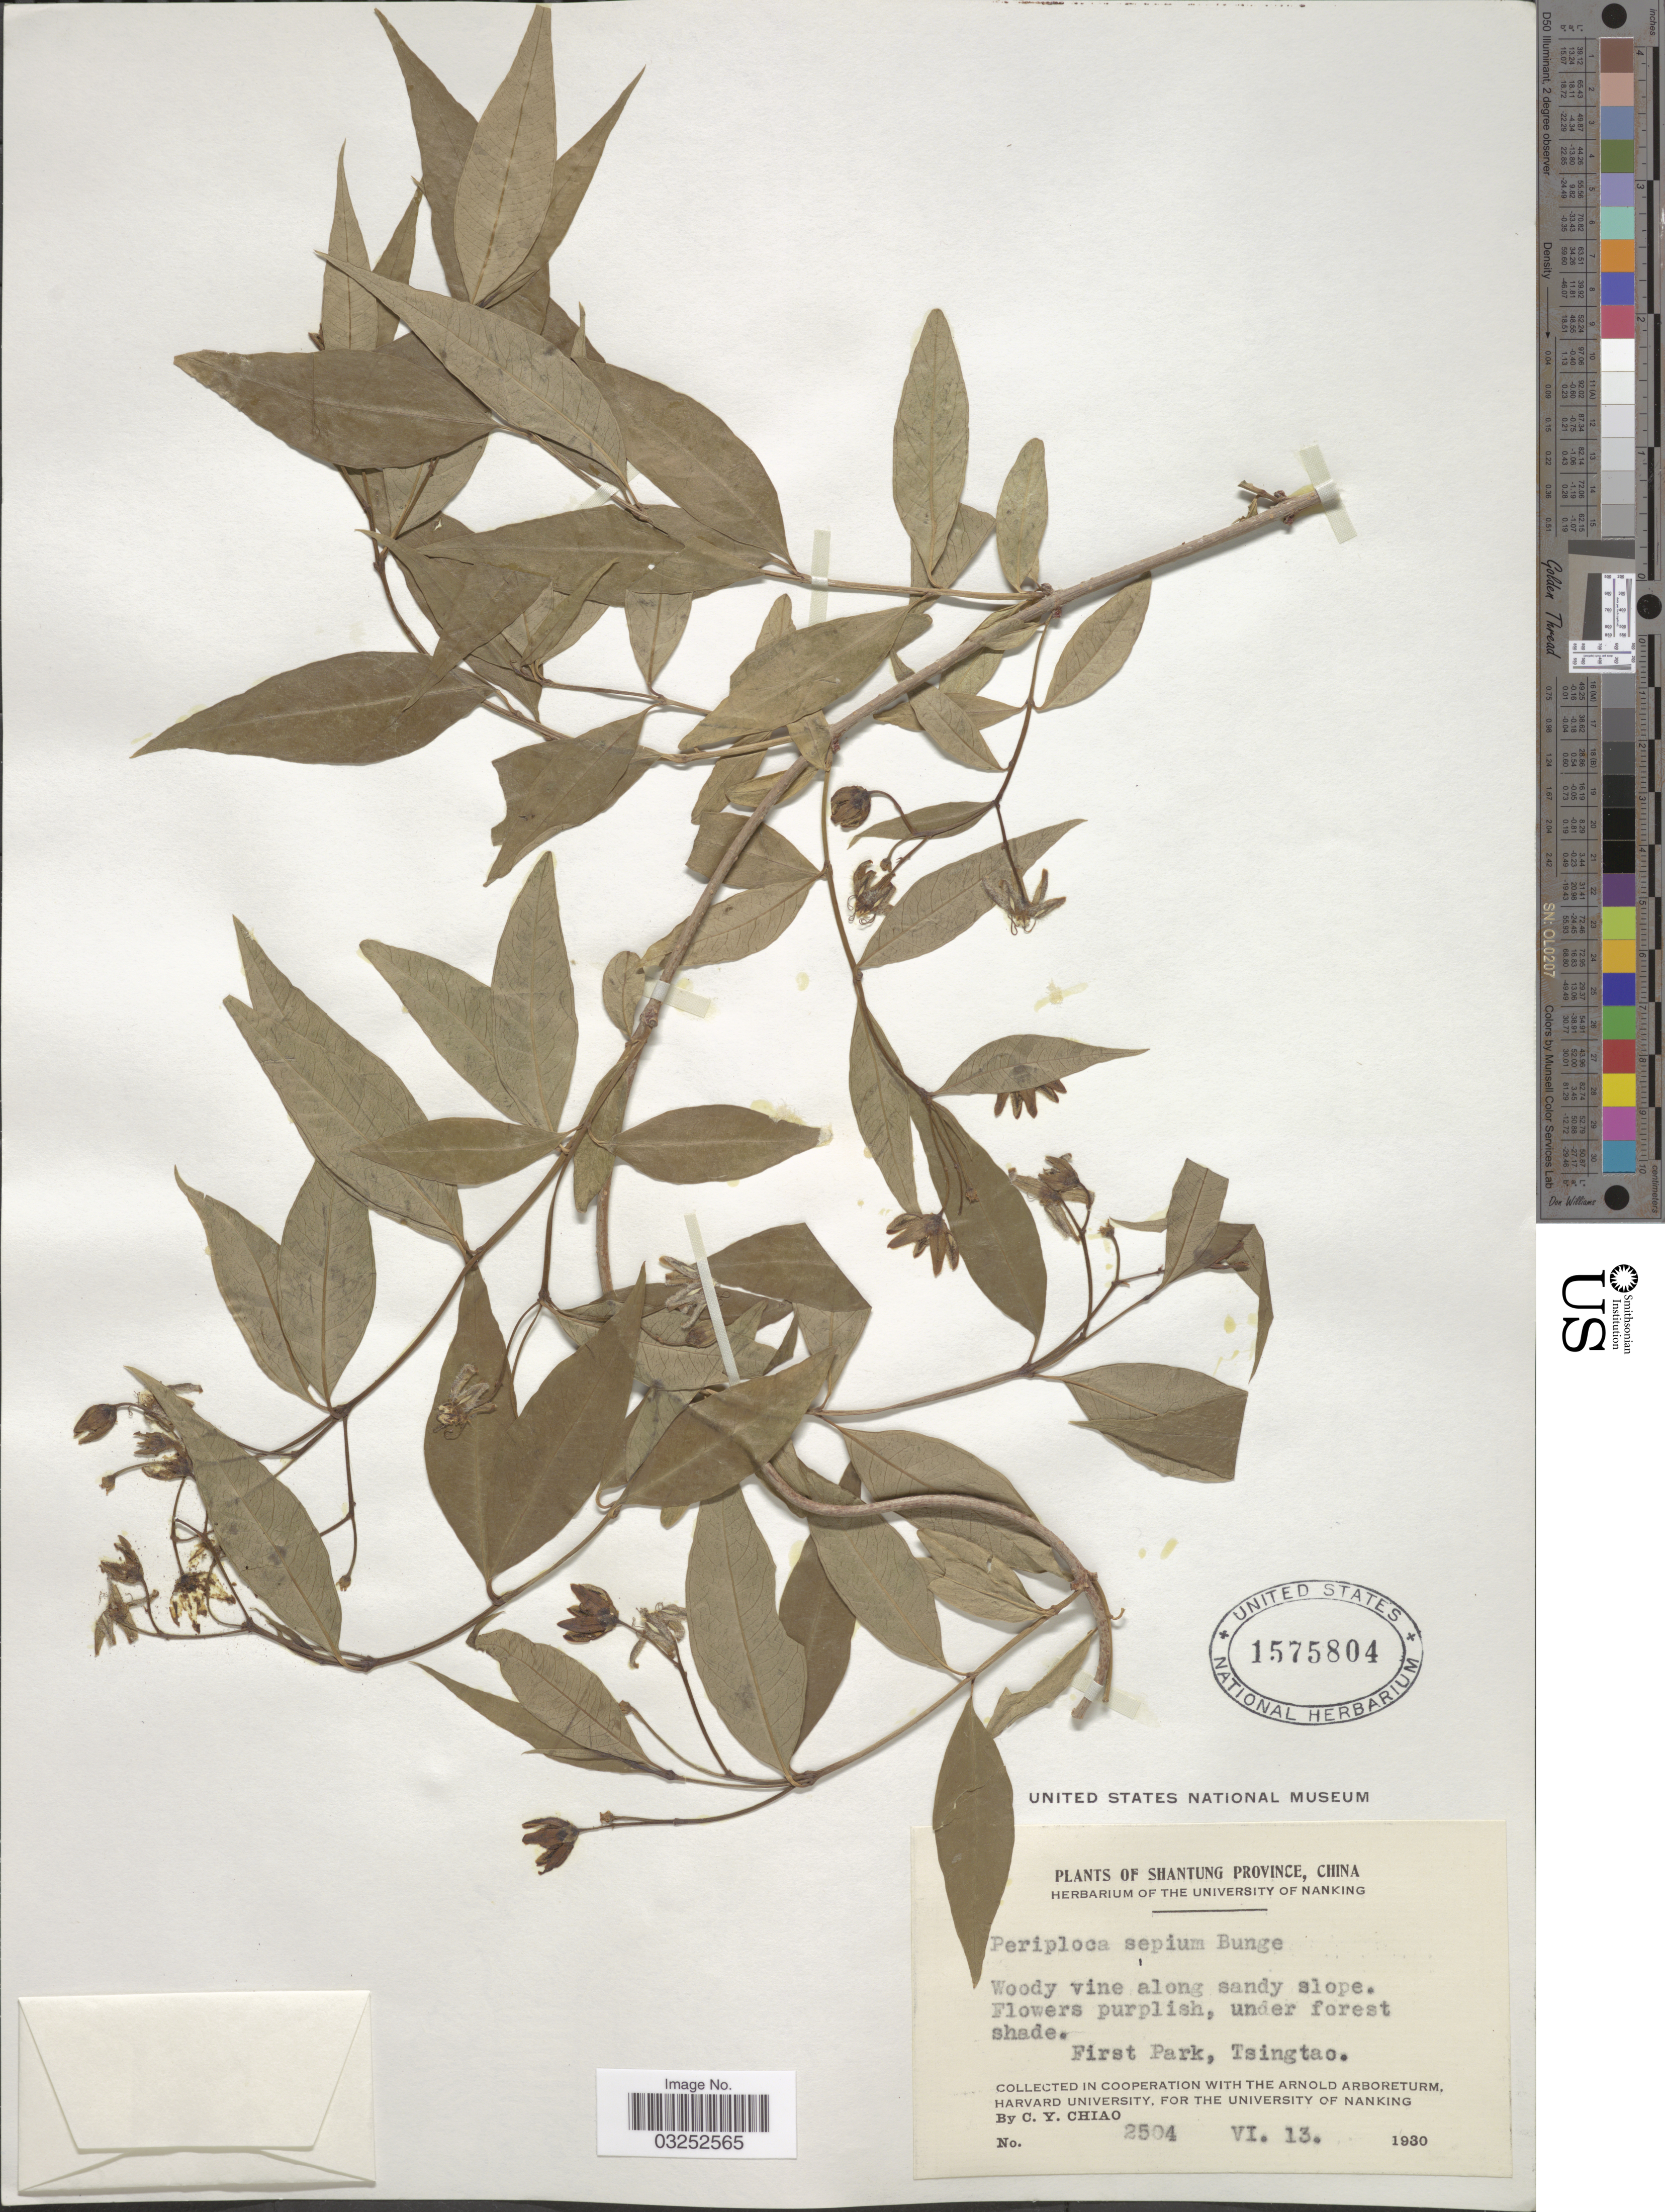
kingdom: Plantae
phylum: Tracheophyta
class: Magnoliopsida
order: Gentianales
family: Apocynaceae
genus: Periploca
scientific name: Periploca sepium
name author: Bunge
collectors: C. Chaio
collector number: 2504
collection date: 1930-06-13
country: China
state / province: Shandong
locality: Shantung Province. First Park, Tsingtao.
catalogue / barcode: US 1575804